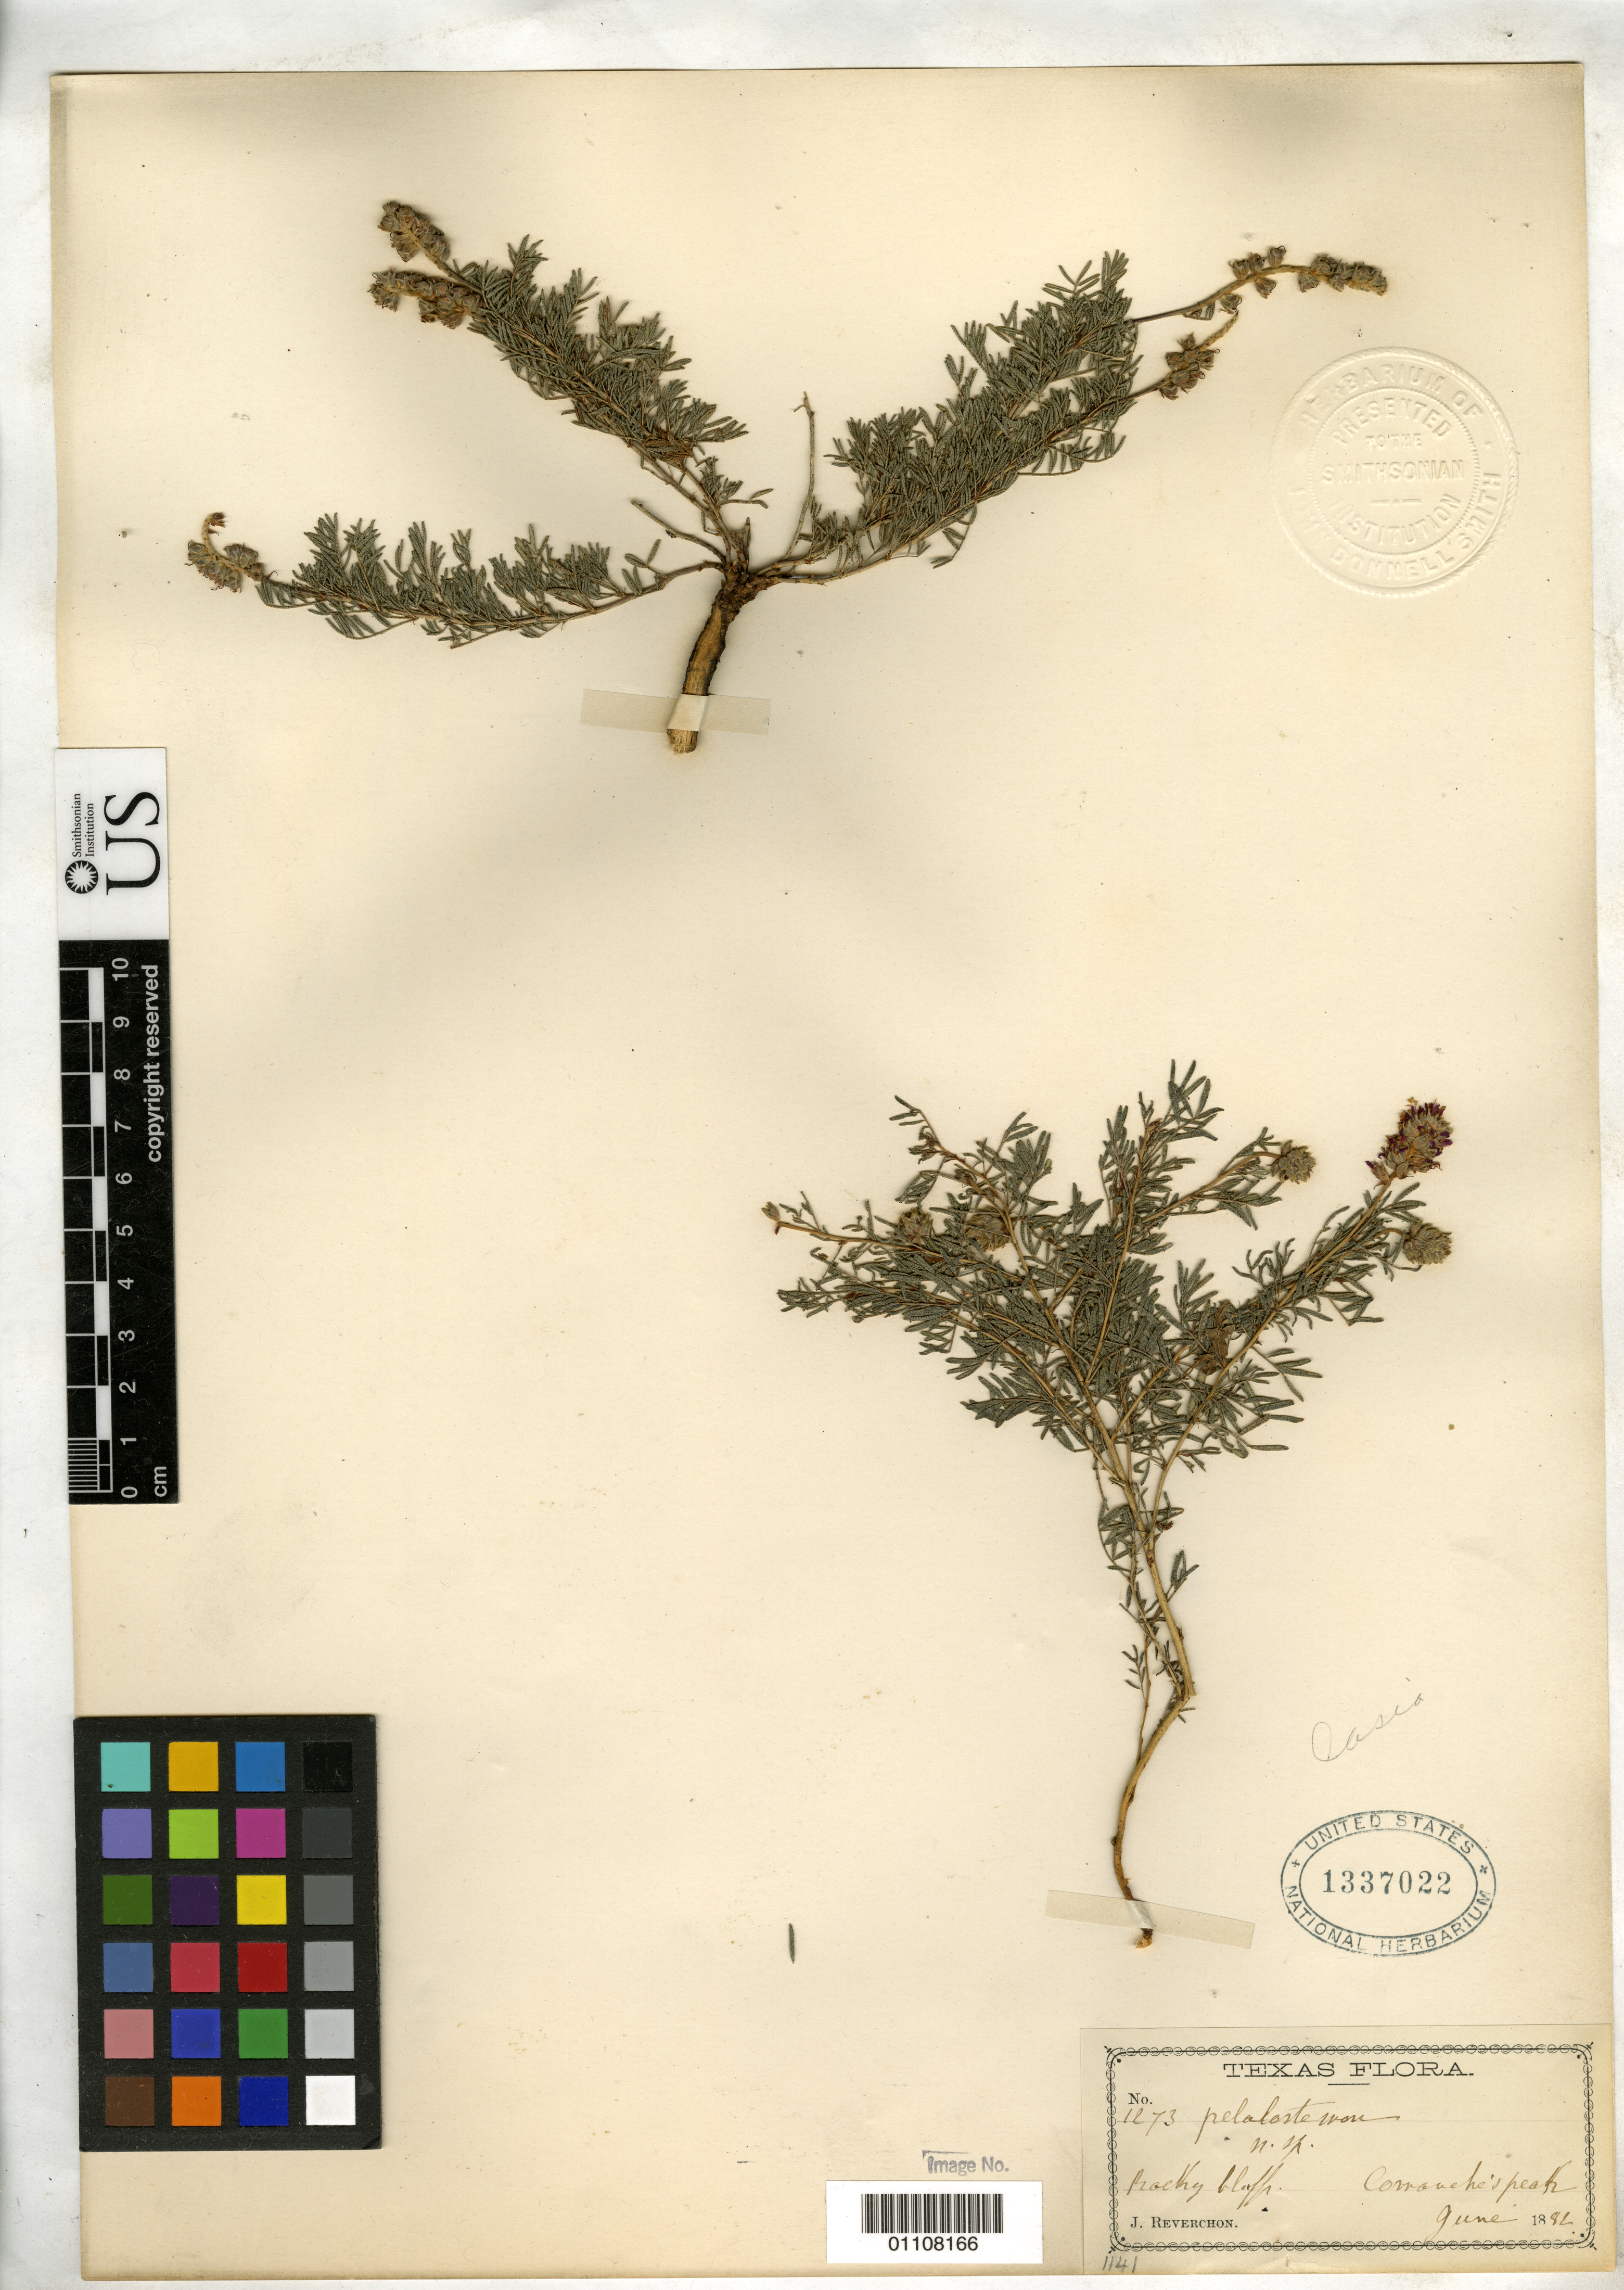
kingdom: Plantae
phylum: Tracheophyta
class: Magnoliopsida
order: Fabales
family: Fabaceae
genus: Petalostemon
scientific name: Petalostemon reverchonii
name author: S. Watson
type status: Possible Type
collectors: J. Reverchon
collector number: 1273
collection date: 1882-06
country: United States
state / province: Texas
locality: Comanche Peak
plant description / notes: Protologue cites no. 36, but collection locality & date are the same.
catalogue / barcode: US 1337022